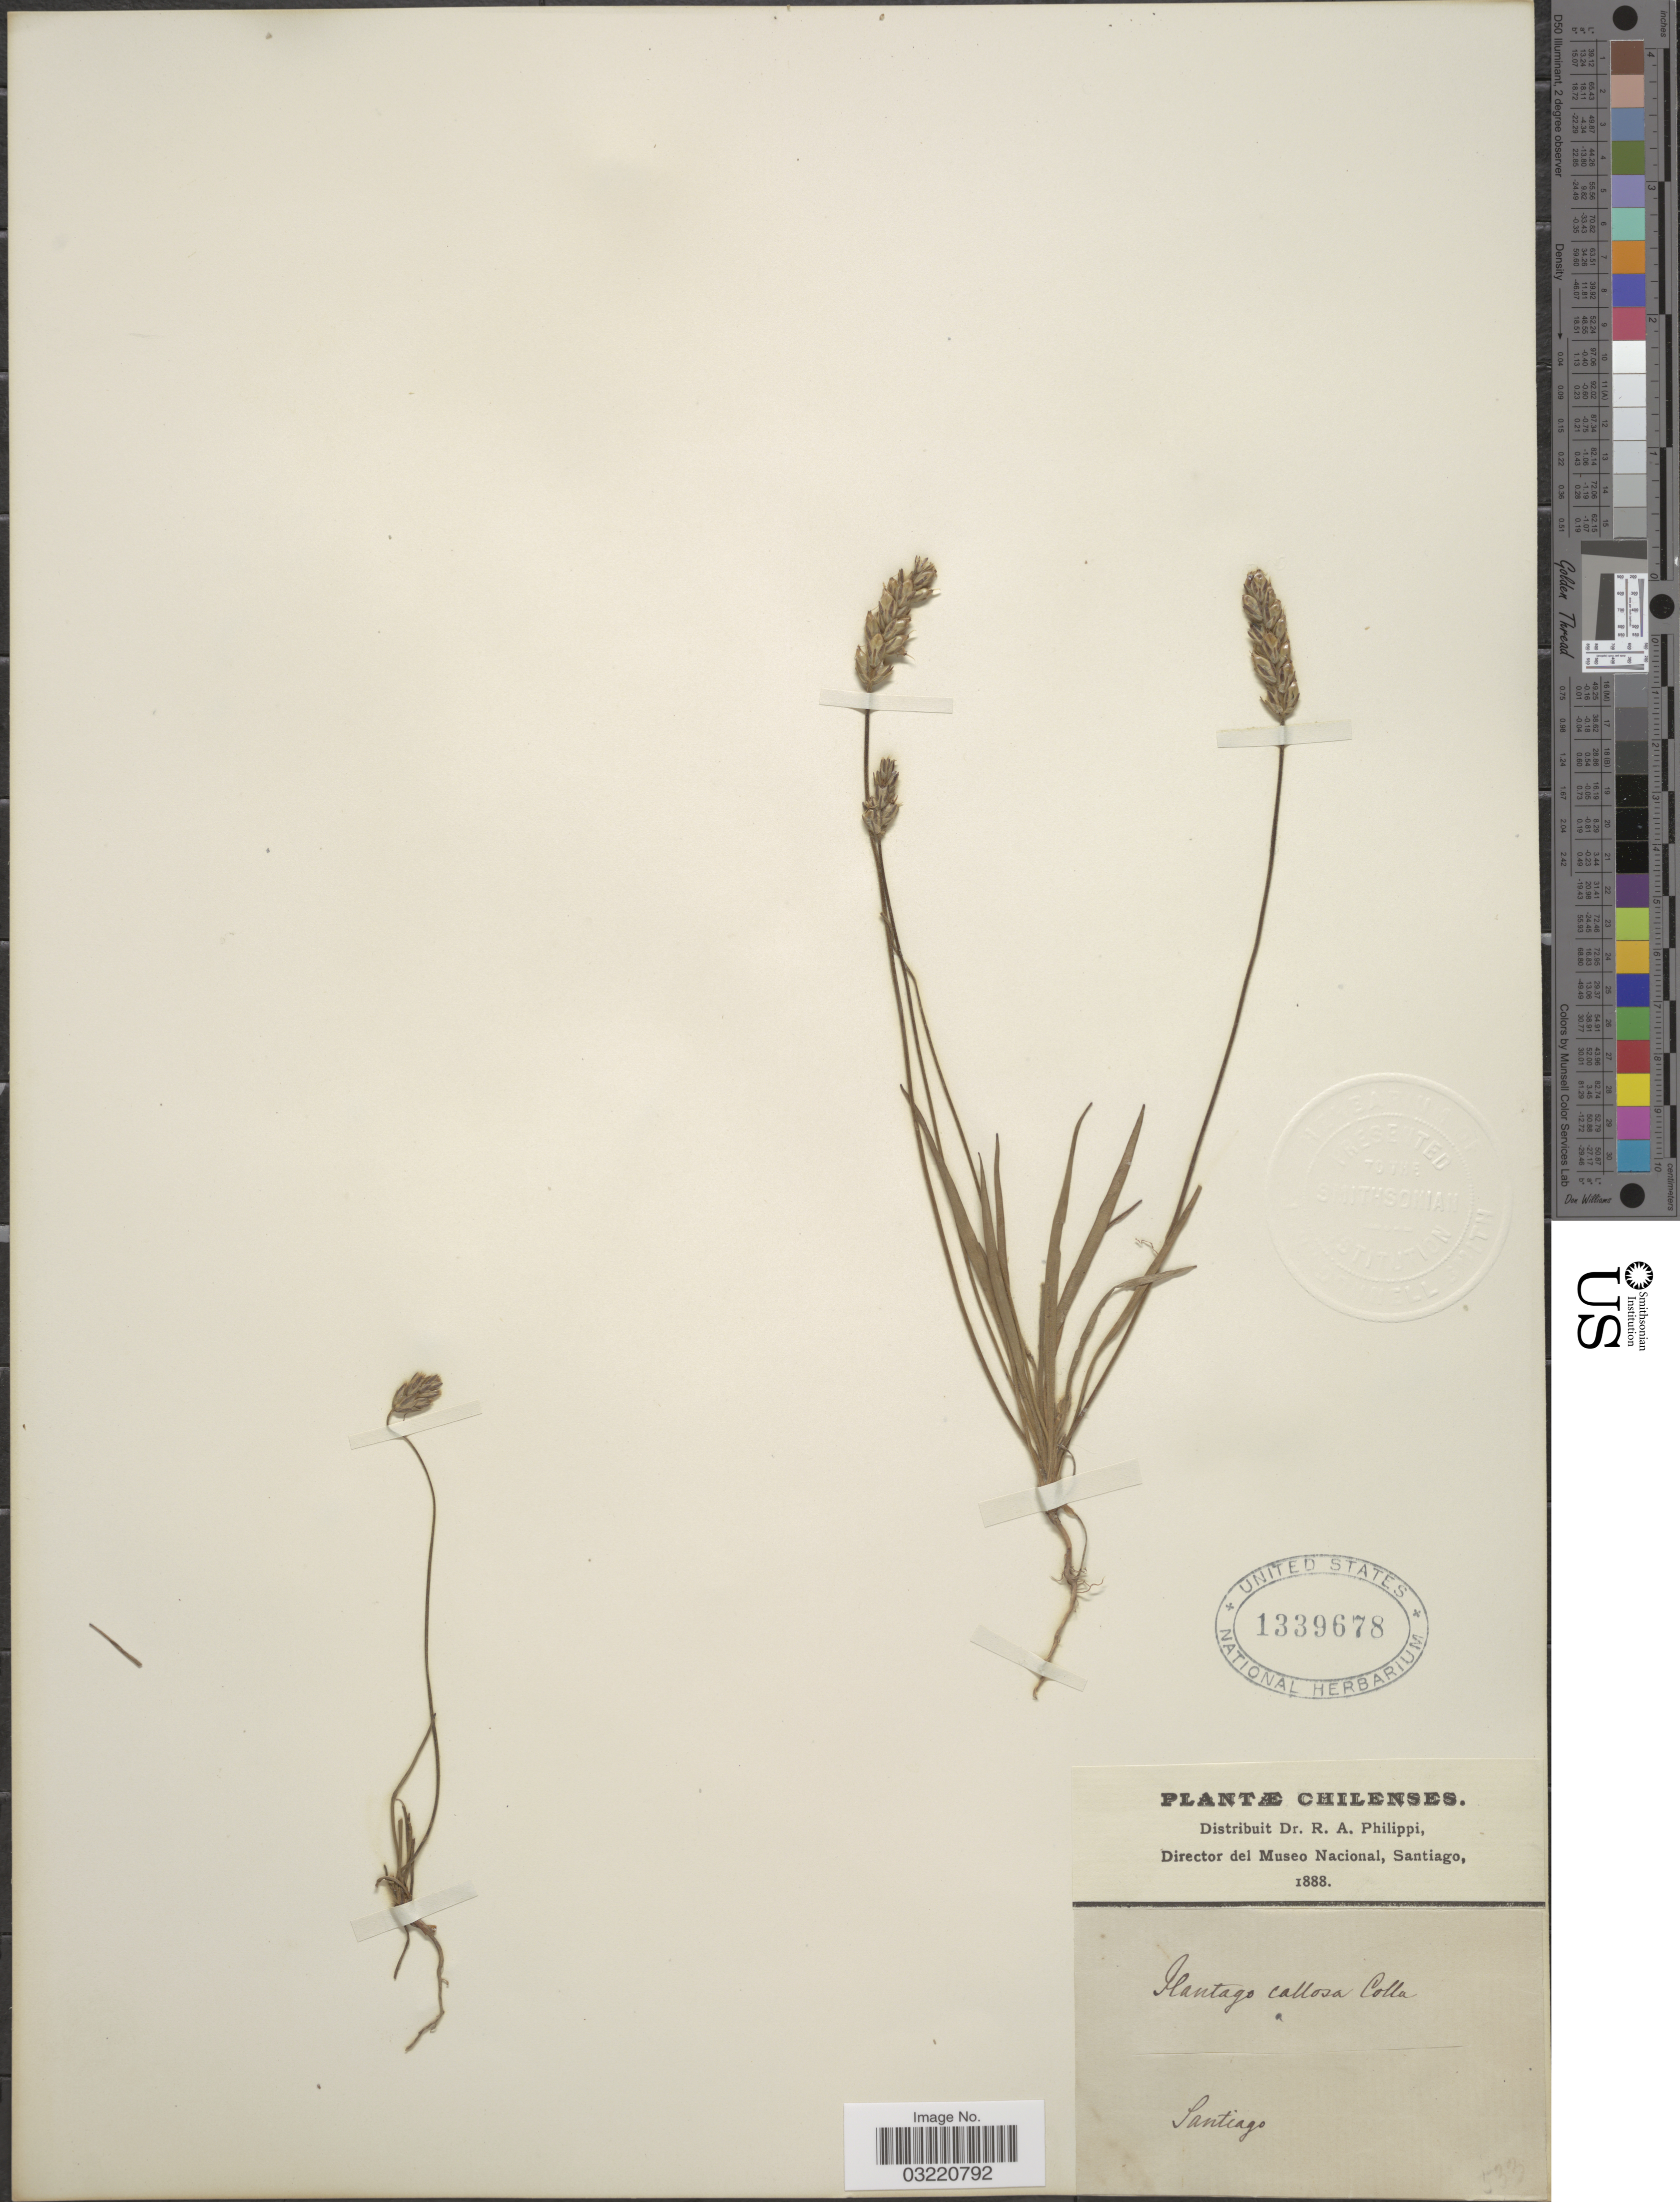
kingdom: Plantae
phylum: Tracheophyta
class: Magnoliopsida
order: Lamiales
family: Plantaginaceae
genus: Plantago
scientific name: Plantago hispidula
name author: Ruiz & Pav.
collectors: ex. herb. R.A. Philippi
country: Chile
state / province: Región Metropolitana (RM)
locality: Santiago.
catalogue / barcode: US 1339678